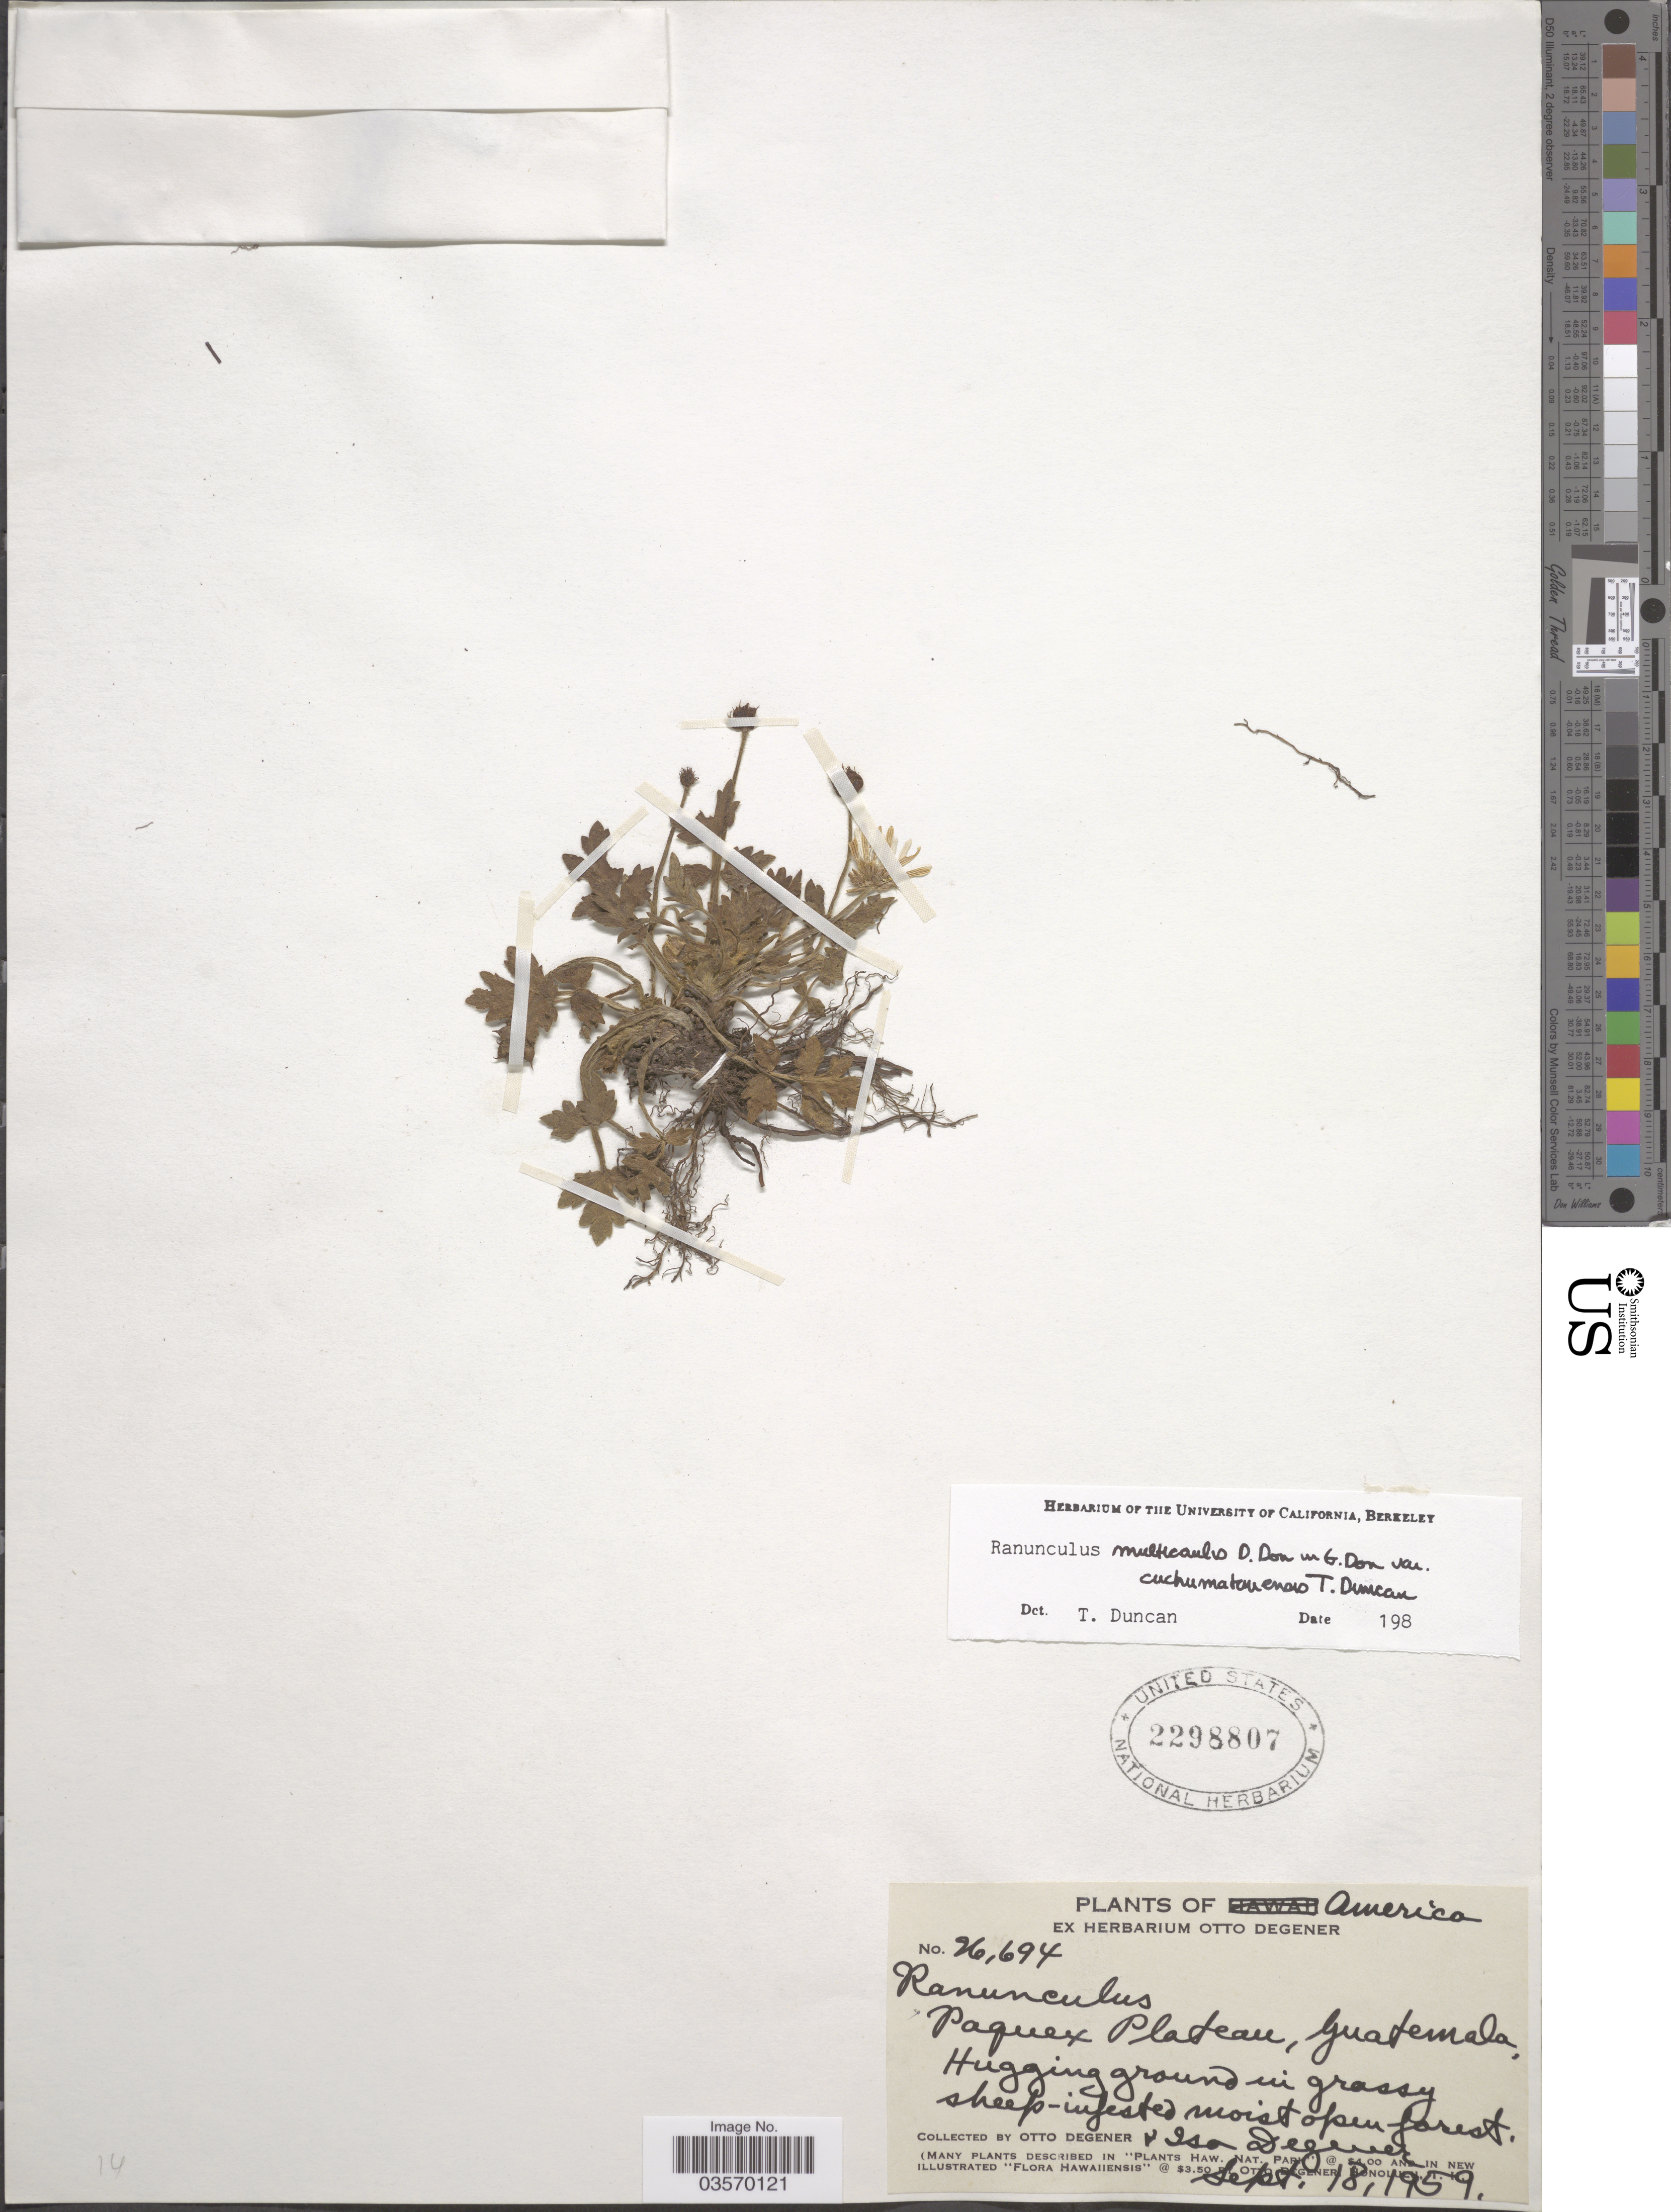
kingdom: Plantae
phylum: Tracheophyta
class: Magnoliopsida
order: Ranunculales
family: Ranunculaceae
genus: Ranunculus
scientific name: Ranunculus multicaulis var. cuchumatanensis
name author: T. Duncan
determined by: Duncan, T.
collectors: O. Degener & I. Degener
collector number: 26694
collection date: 1959-09-18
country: Guatemala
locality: Paquex Plateau.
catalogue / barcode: US 2298807